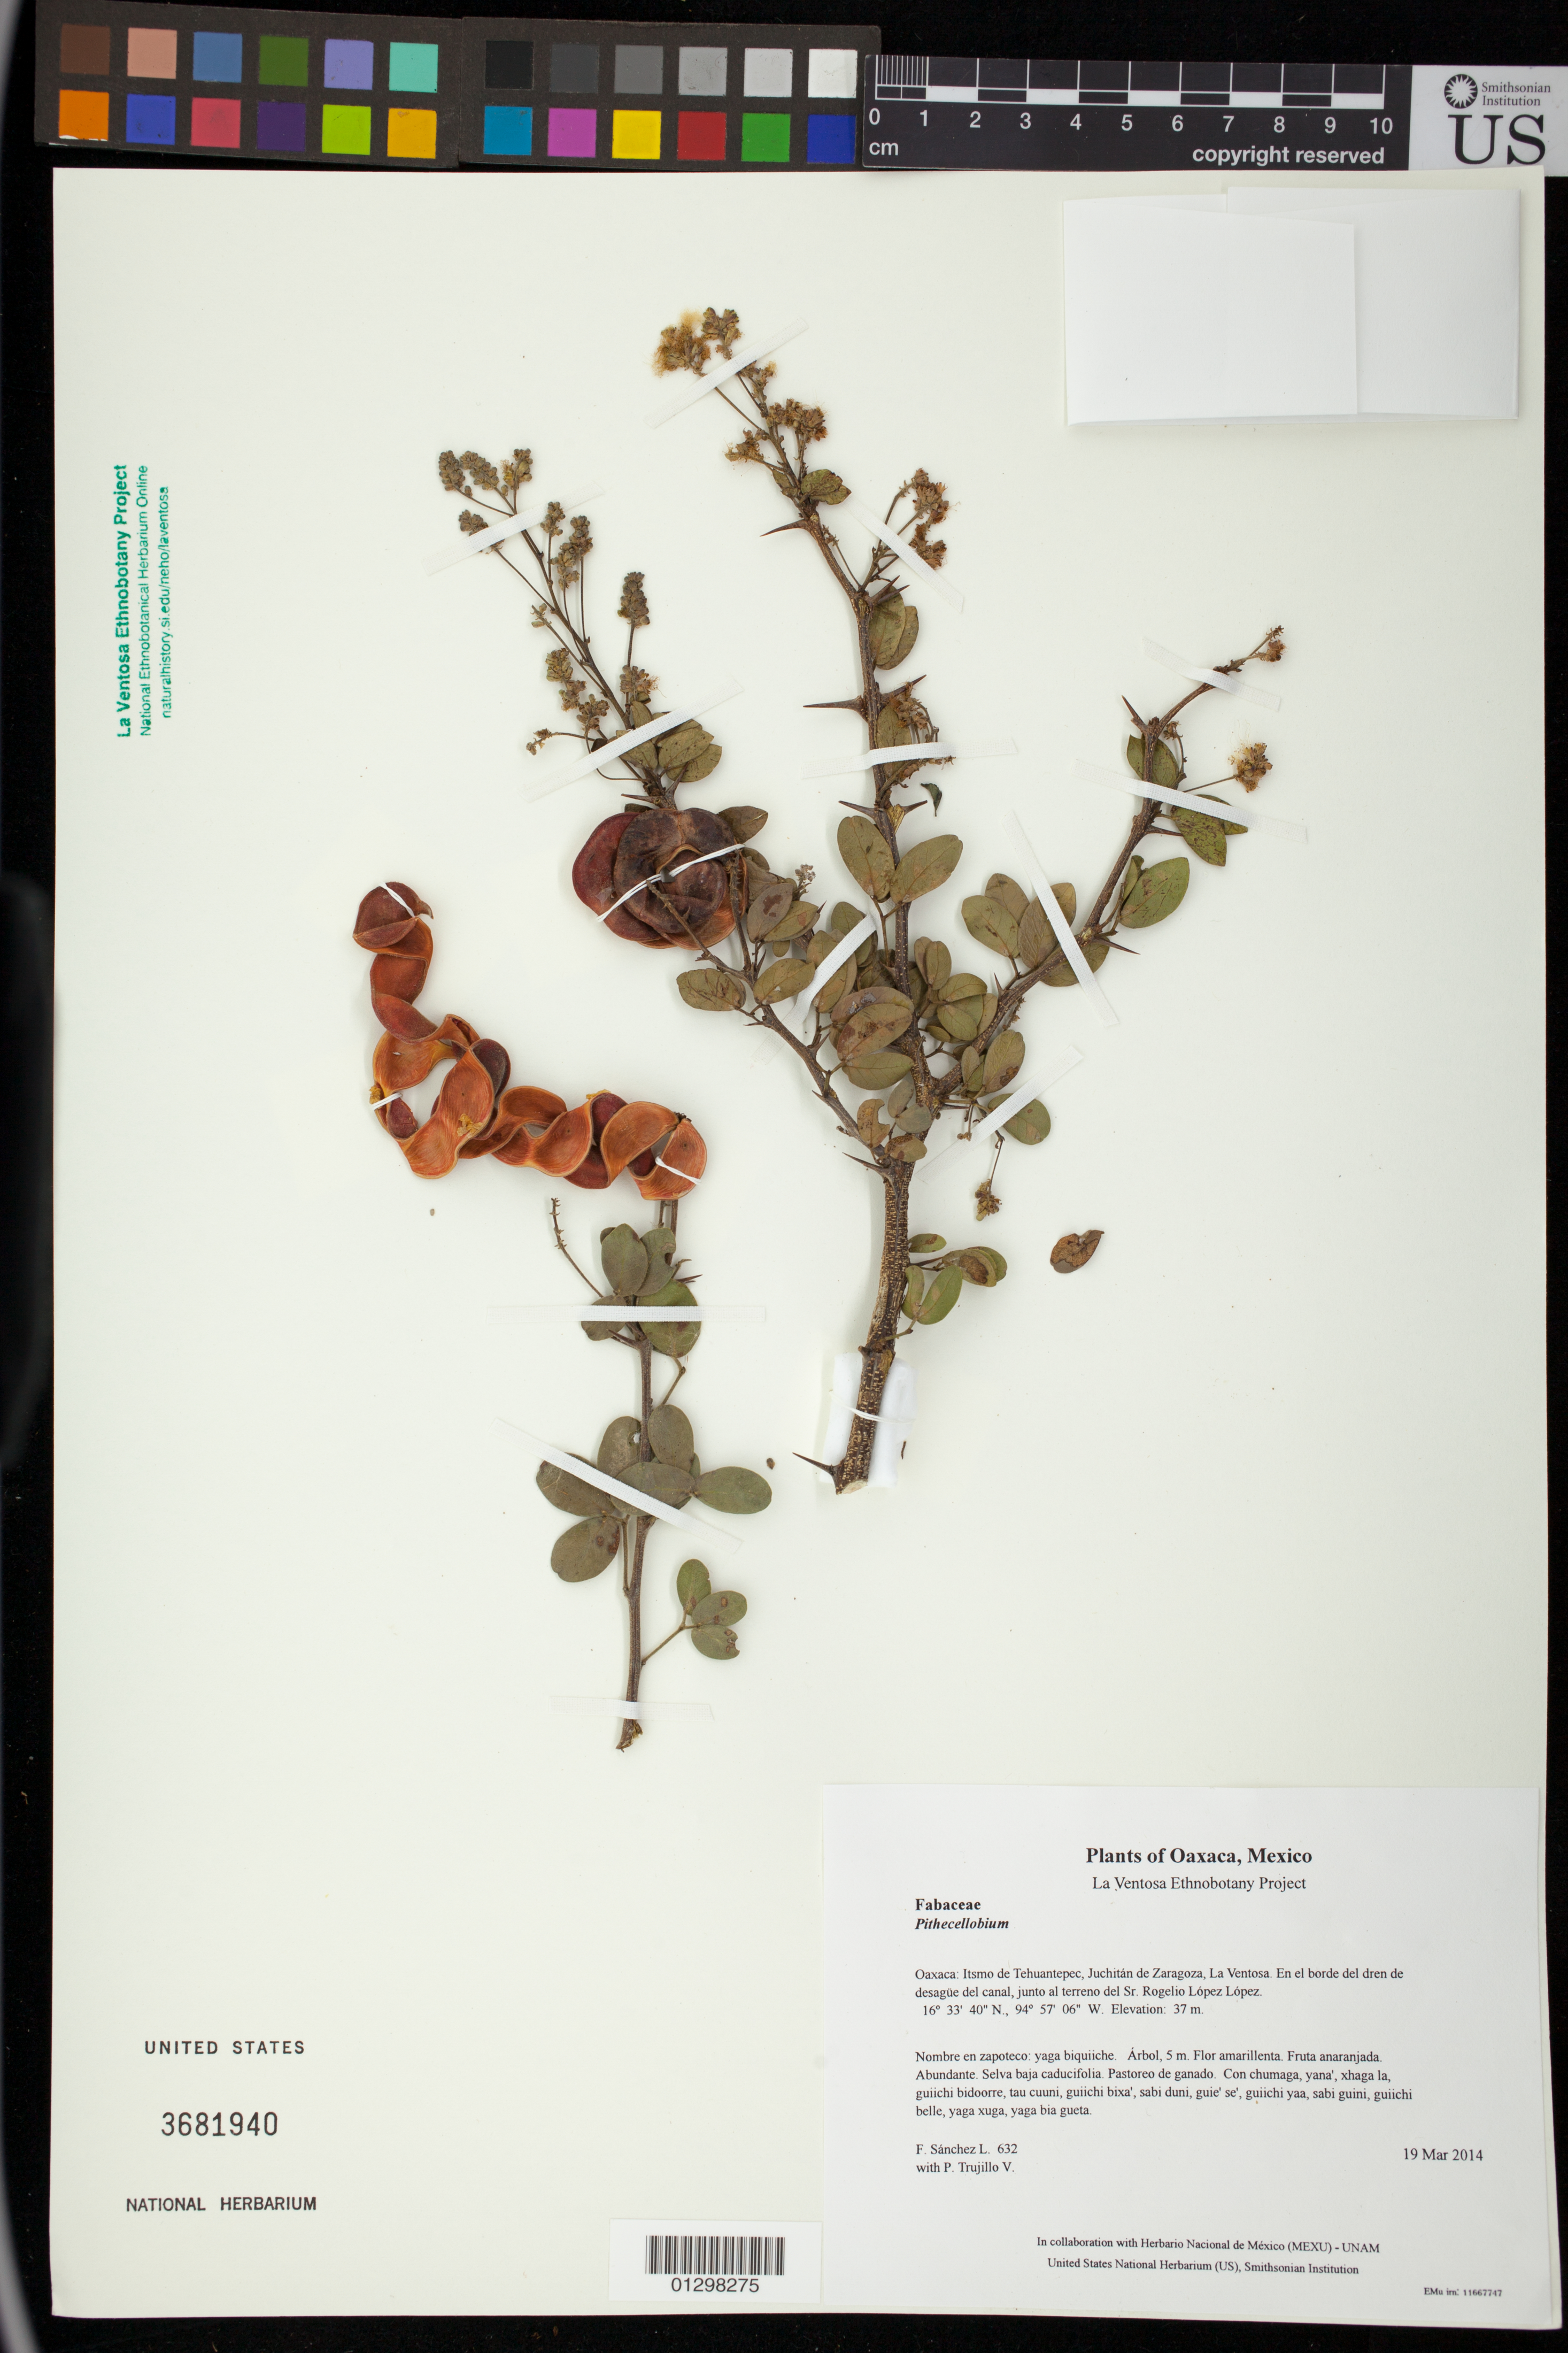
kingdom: Plantae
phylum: Tracheophyta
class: Magnoliopsida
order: Fabales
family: Fabaceae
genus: Pithecellobium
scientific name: Pithecellobium dulce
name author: (Roxb.) Benth.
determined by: Sousa S., Mario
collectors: F. Sánchez L. & P. Trujillo V.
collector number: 632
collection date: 2014-03-19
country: Mexico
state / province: Oaxaca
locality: Itsmo de Tehuantepec, Juchitán de Zaragoza, La Ventosa. En el borde del dren de desagüe del canal, junto al terreno del Sr. Rogelio López López.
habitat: Selva baja caducifolia. Pastoreo de ganado.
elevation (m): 37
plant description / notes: JEBOT, MEXU, SIPI, US; Yaga. 5 m. Guie' naguchi ga. Cuaananaxhi biguitu. Stale.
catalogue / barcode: US 3681940